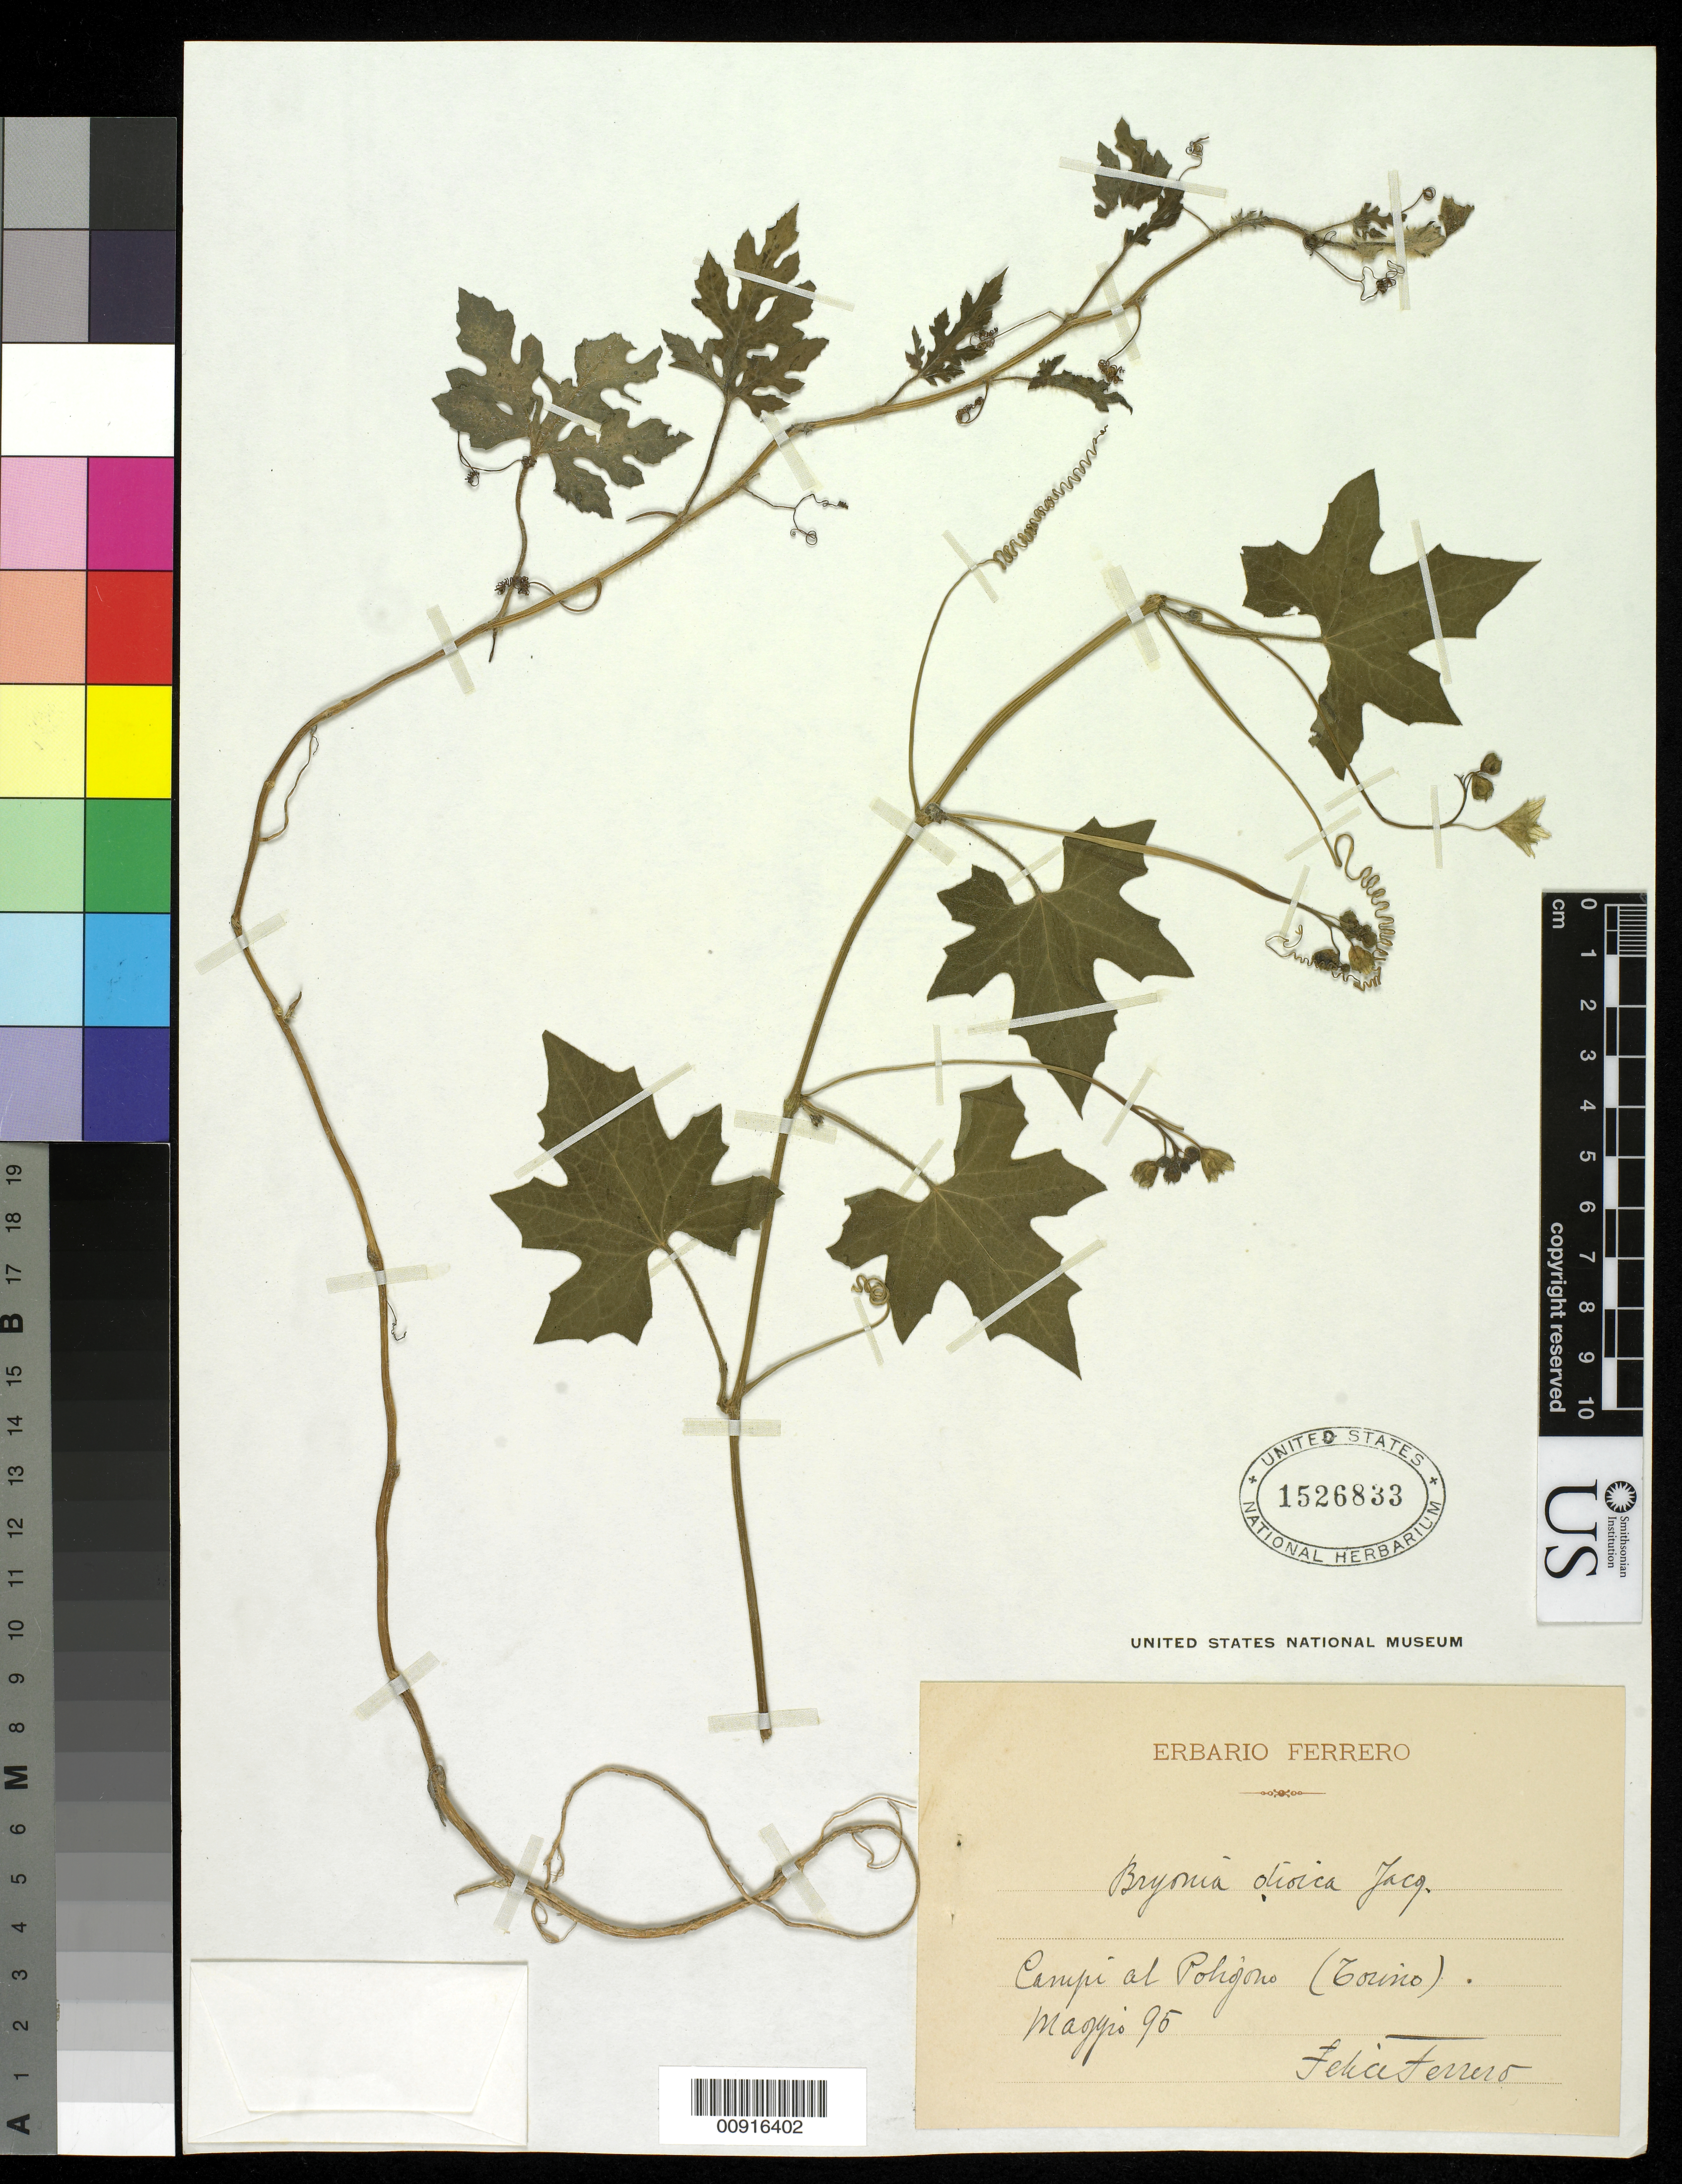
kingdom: Plantae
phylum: Tracheophyta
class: Magnoliopsida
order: Cucurbitales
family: Cucurbitaceae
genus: Bryonia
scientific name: Bryonia dioica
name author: Jacq.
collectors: F. Ferrero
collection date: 1895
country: Italy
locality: Campi al Poligono (Torino)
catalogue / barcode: US 1526833